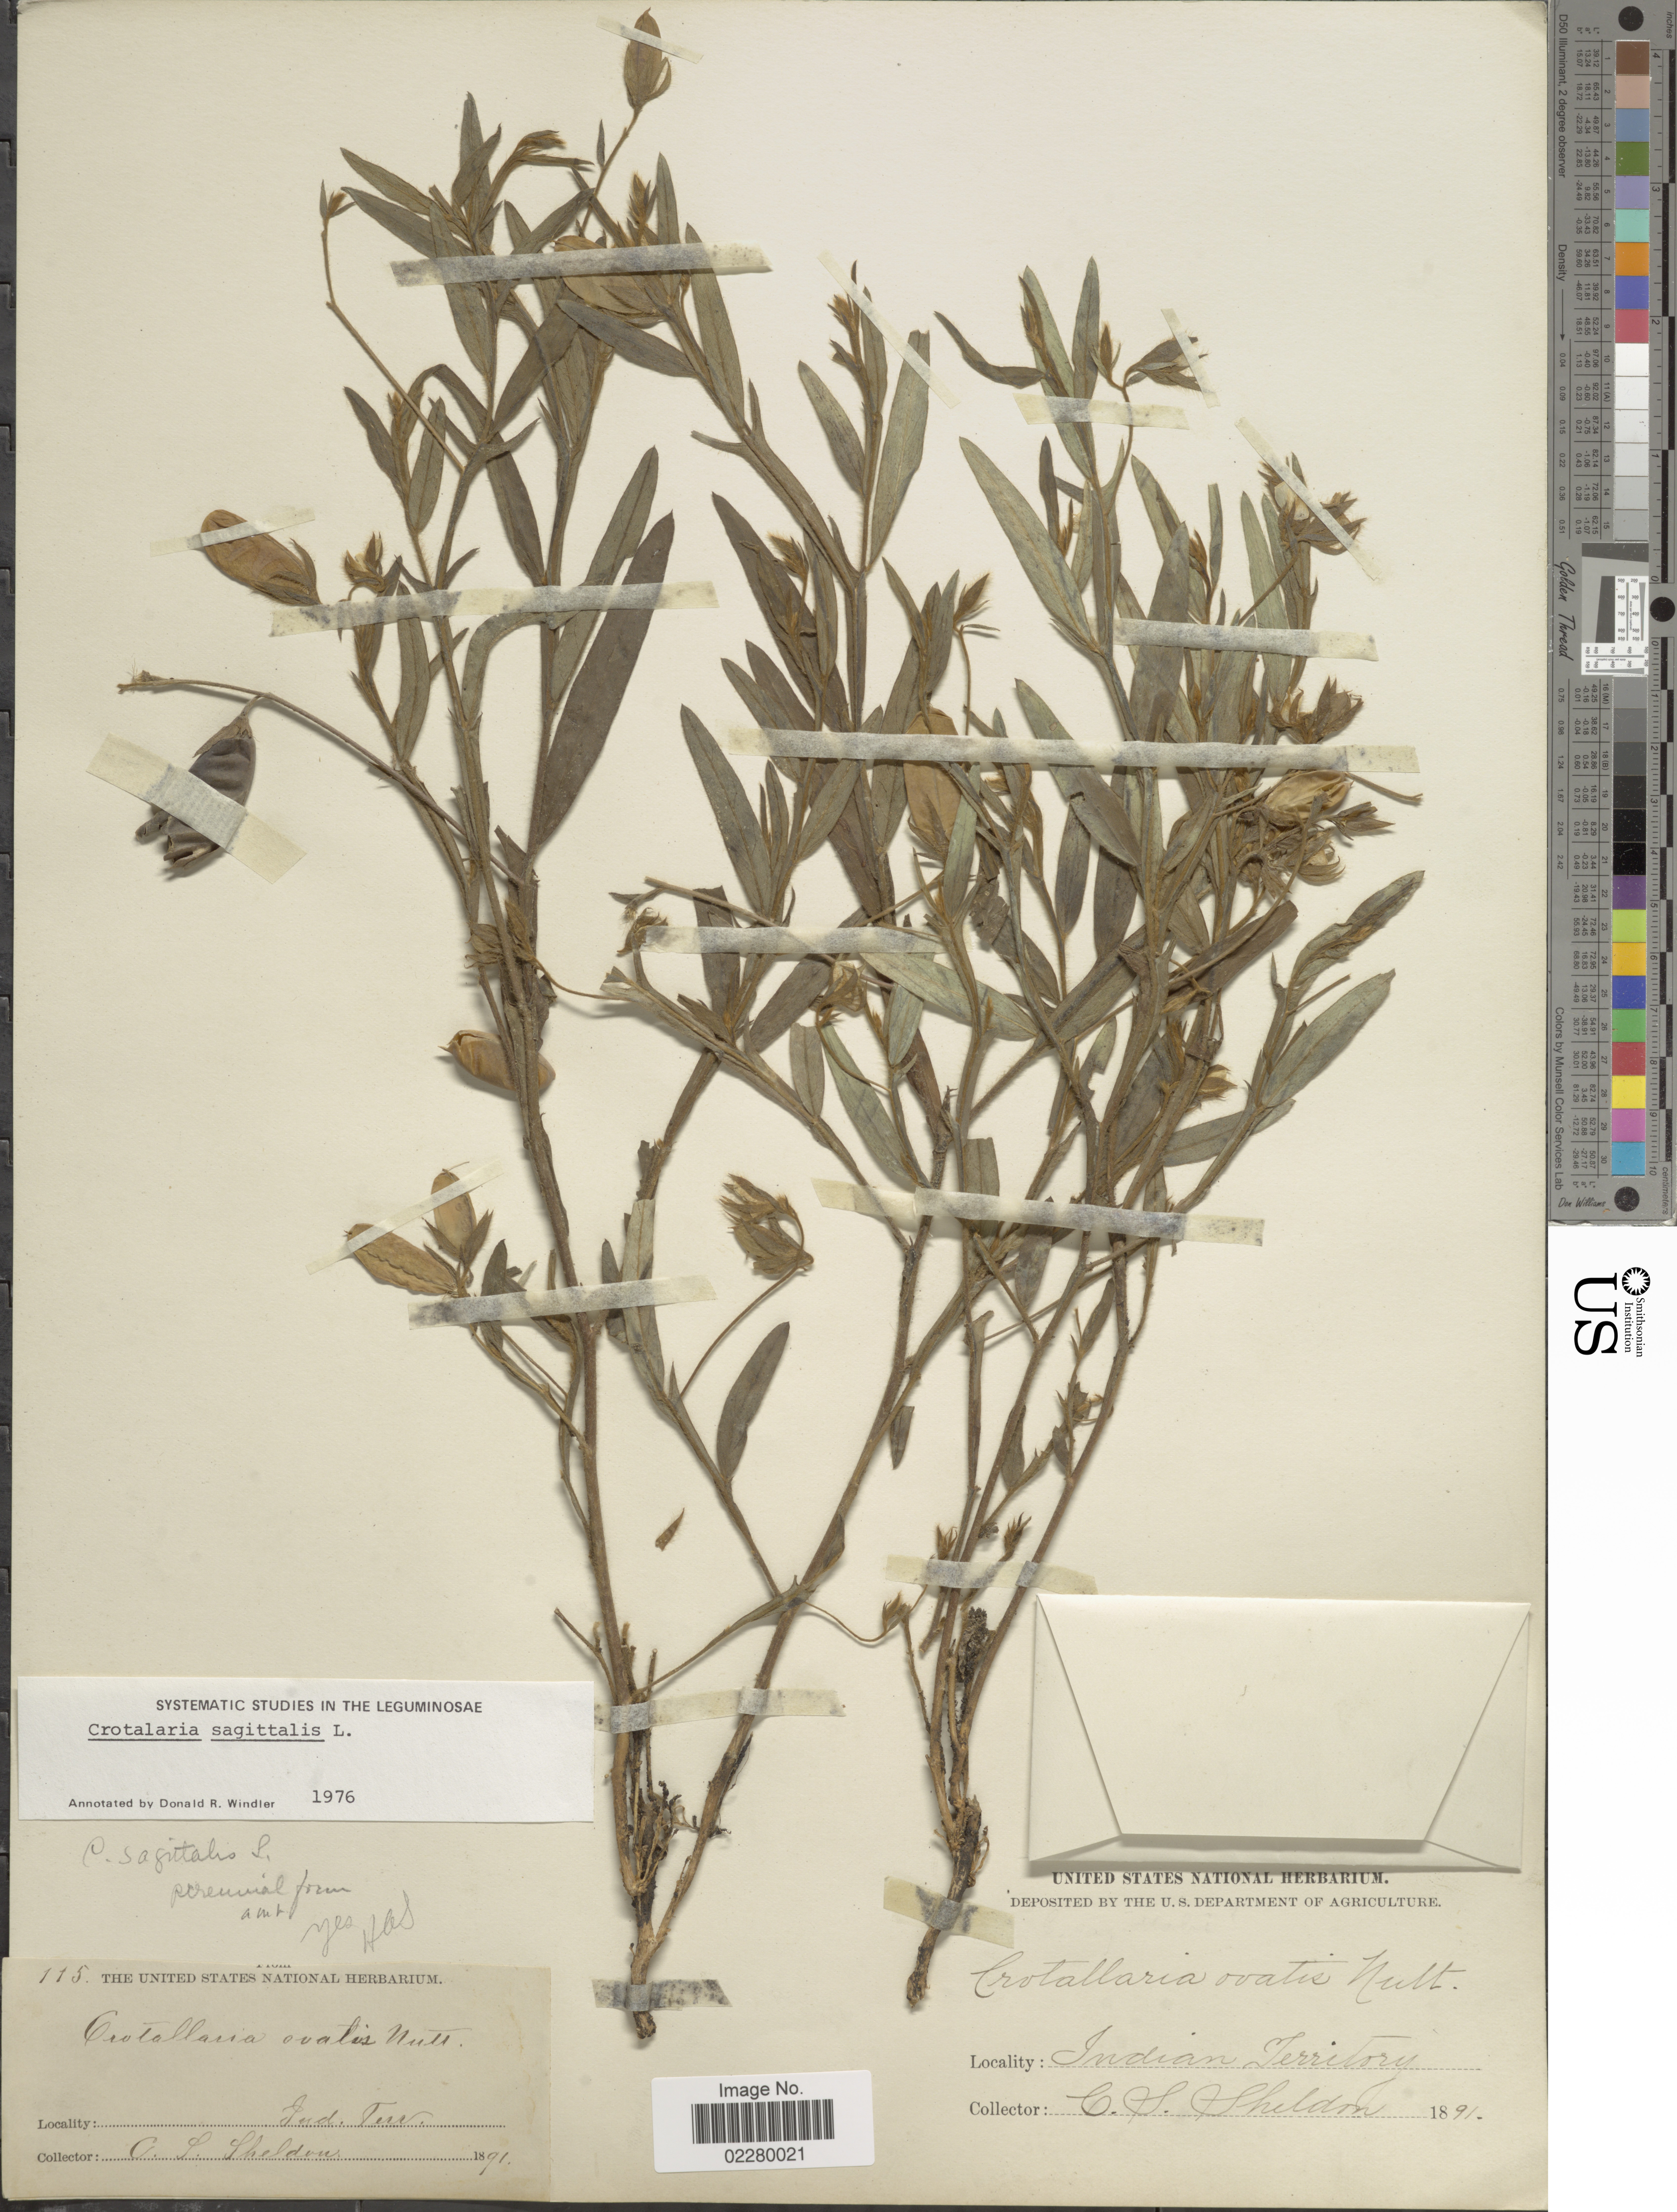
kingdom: Plantae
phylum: Tracheophyta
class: Magnoliopsida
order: Fabales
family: Fabaceae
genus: Crotalaria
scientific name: Crotalaria sagittalis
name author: L.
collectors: C. S. Sheldon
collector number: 115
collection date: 1891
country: United States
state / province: Oklahoma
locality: Indian Territory